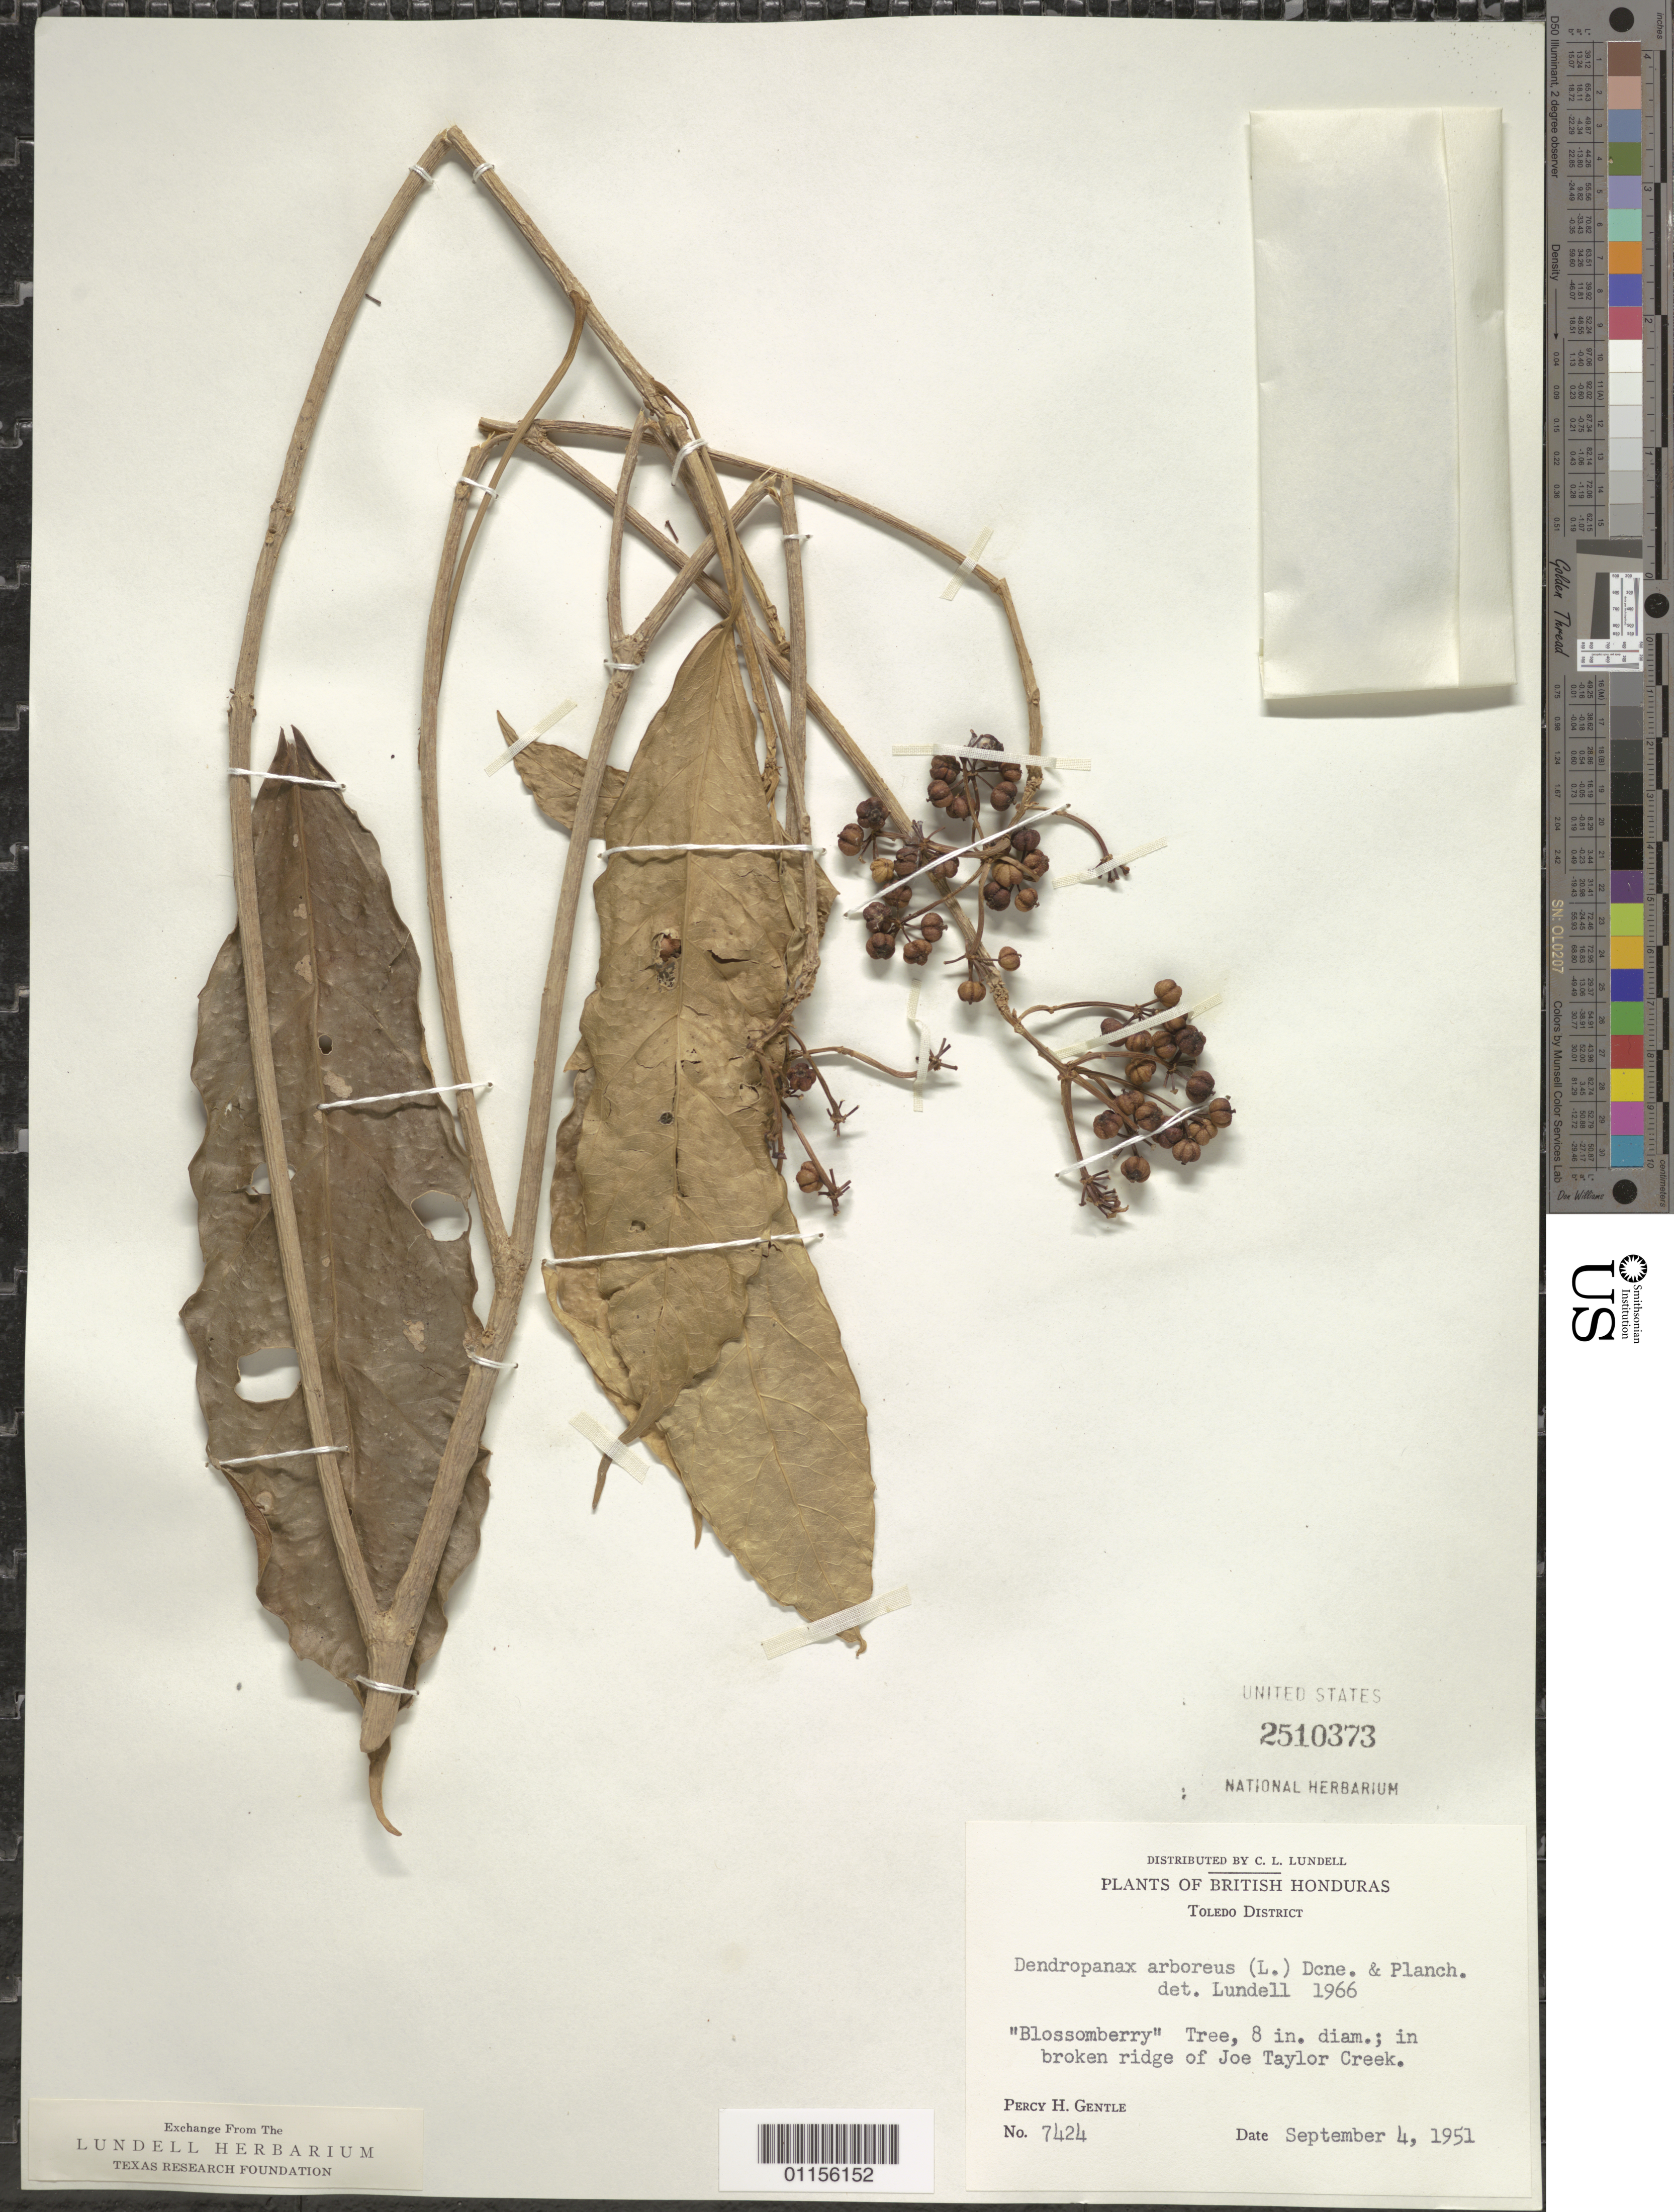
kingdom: Plantae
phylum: Tracheophyta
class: Magnoliopsida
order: Apiales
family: Araliaceae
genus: Dendropanax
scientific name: Dendropanax arboreus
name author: (L.) Decne. & Planch.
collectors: P. H. Gentle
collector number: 7424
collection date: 1951-09-04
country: Belize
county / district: Toledo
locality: Joe Taylor Creek.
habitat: Tree, in broken ridge.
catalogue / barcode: US 2510373